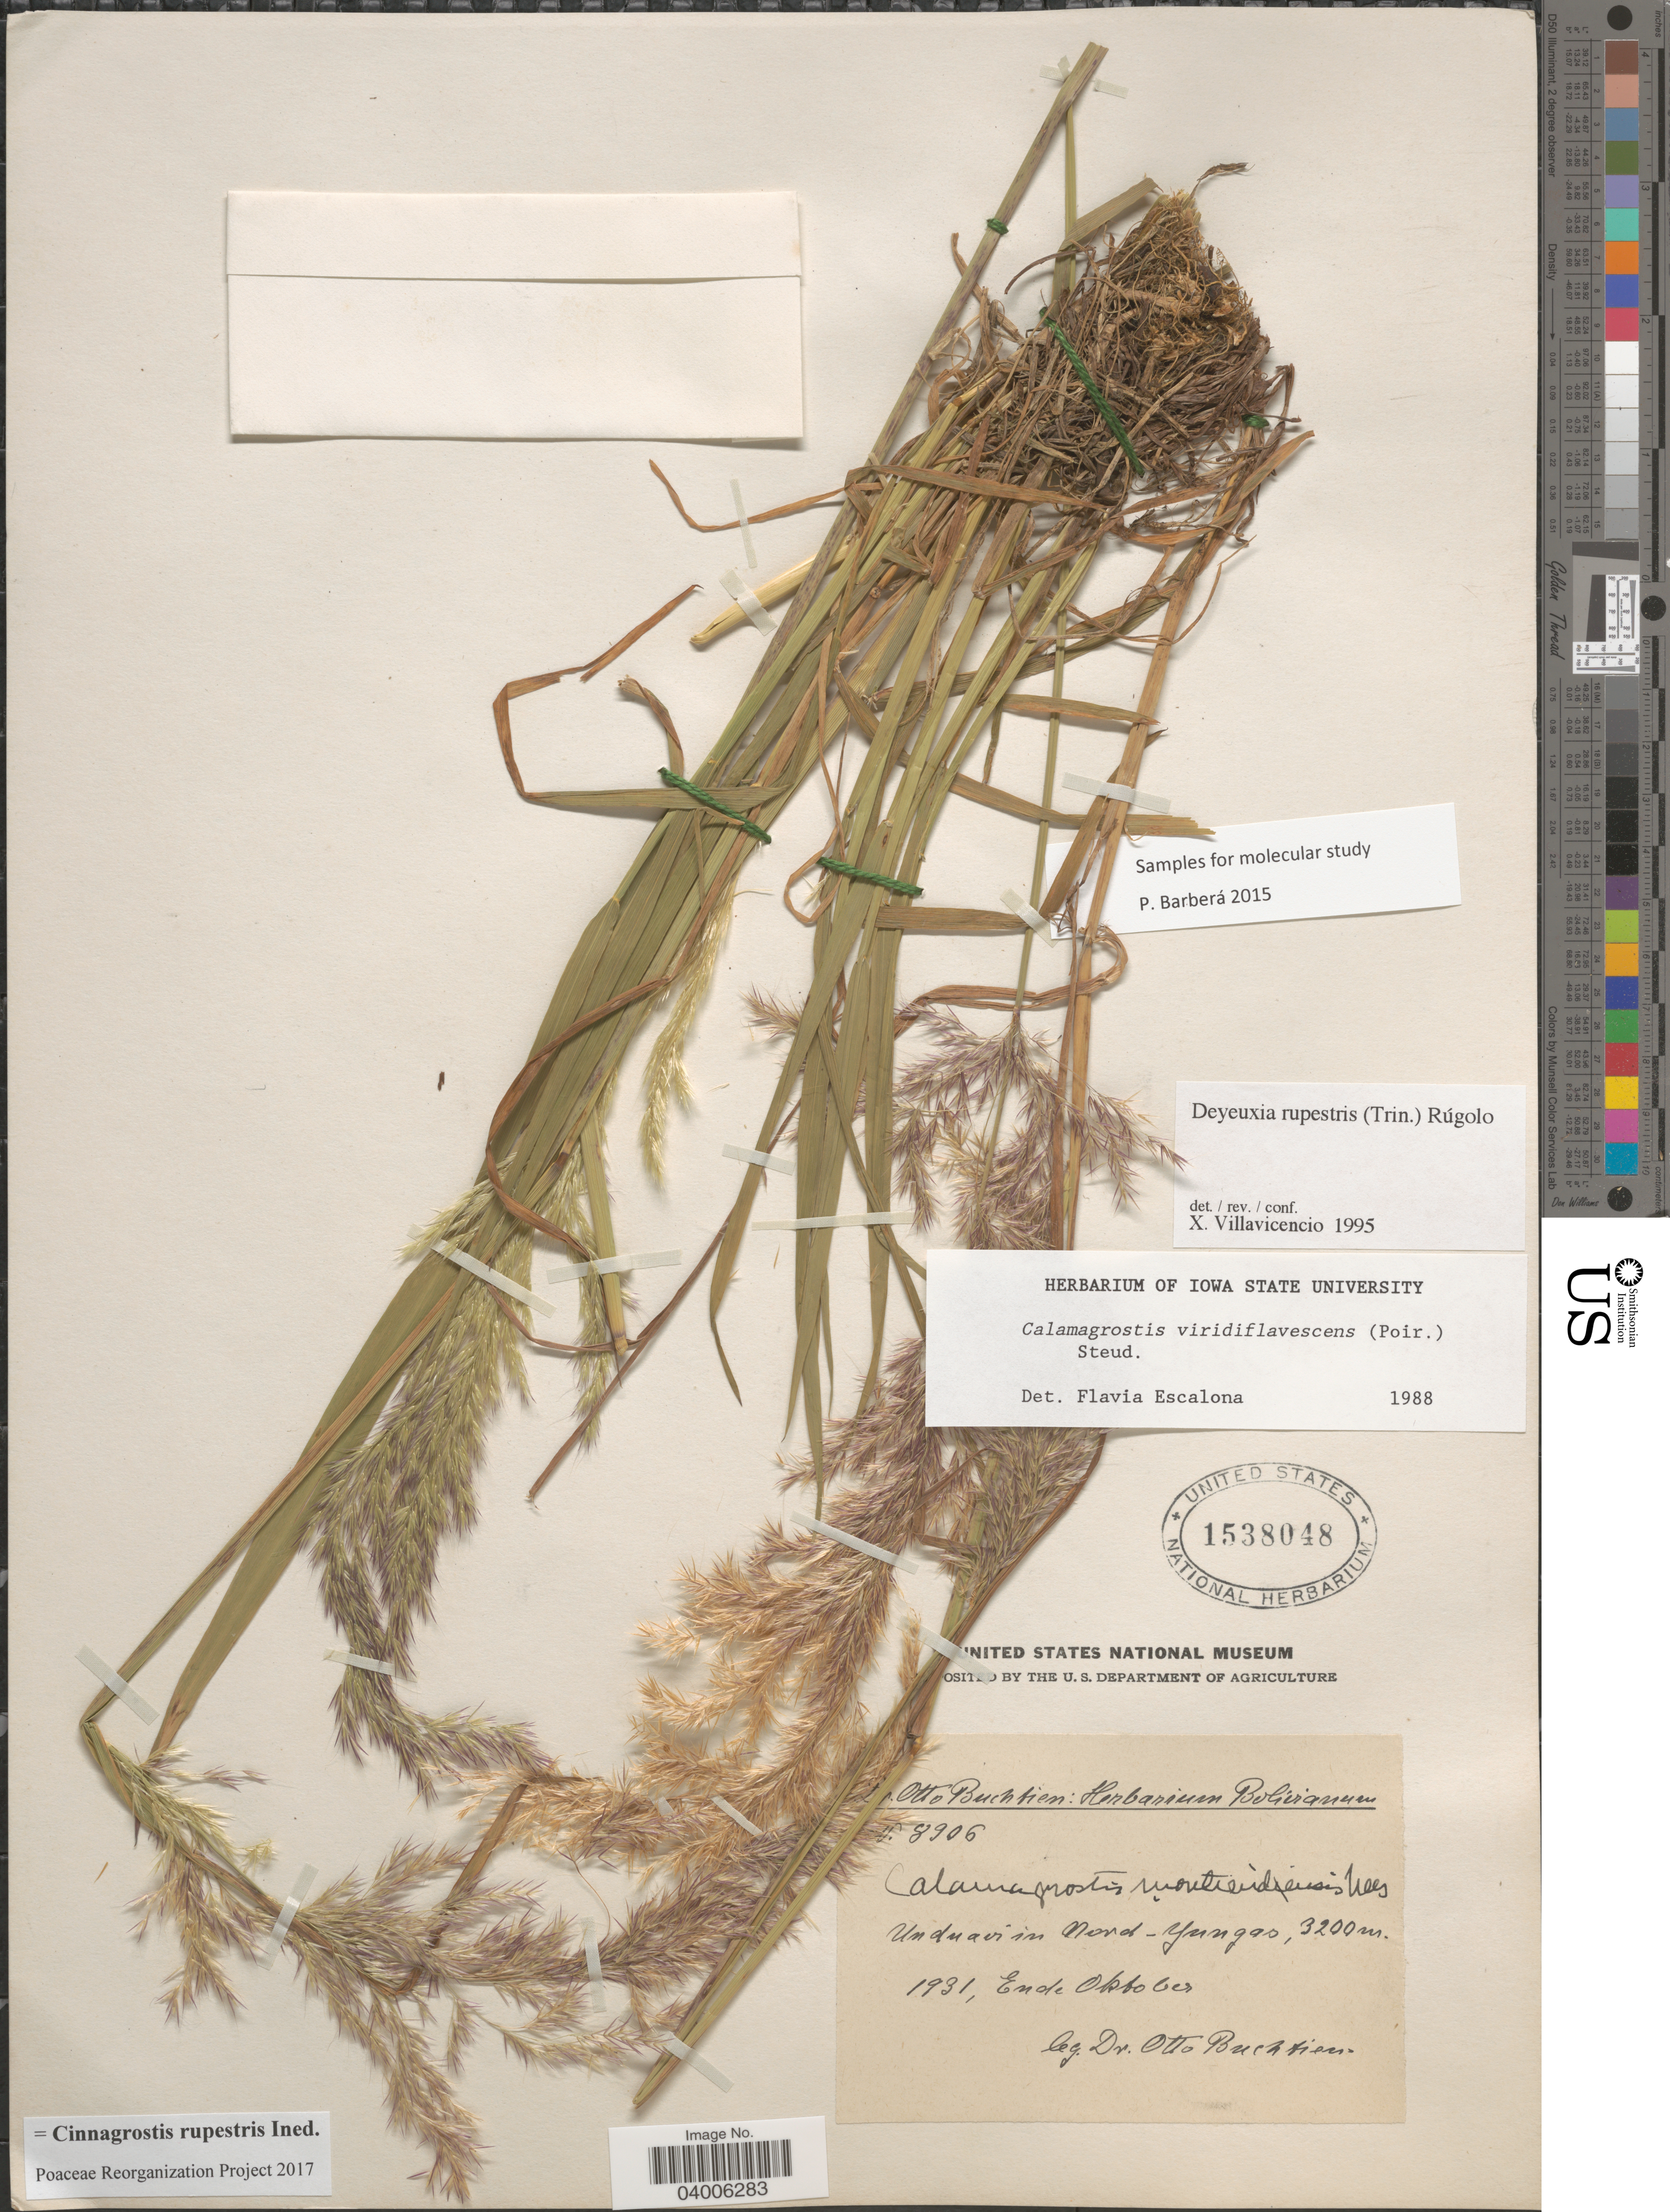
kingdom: Plantae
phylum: Tracheophyta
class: Liliopsida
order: Poales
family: Poaceae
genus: Cinnagrostis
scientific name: Cinnagrostis rupestris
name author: (Trin.) P.M. Peterson et al.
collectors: O. Buchtien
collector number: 8906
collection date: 1931-10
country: Bolivia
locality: Unduavi in Nord-Yungas.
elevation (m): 3200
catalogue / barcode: US 1538048